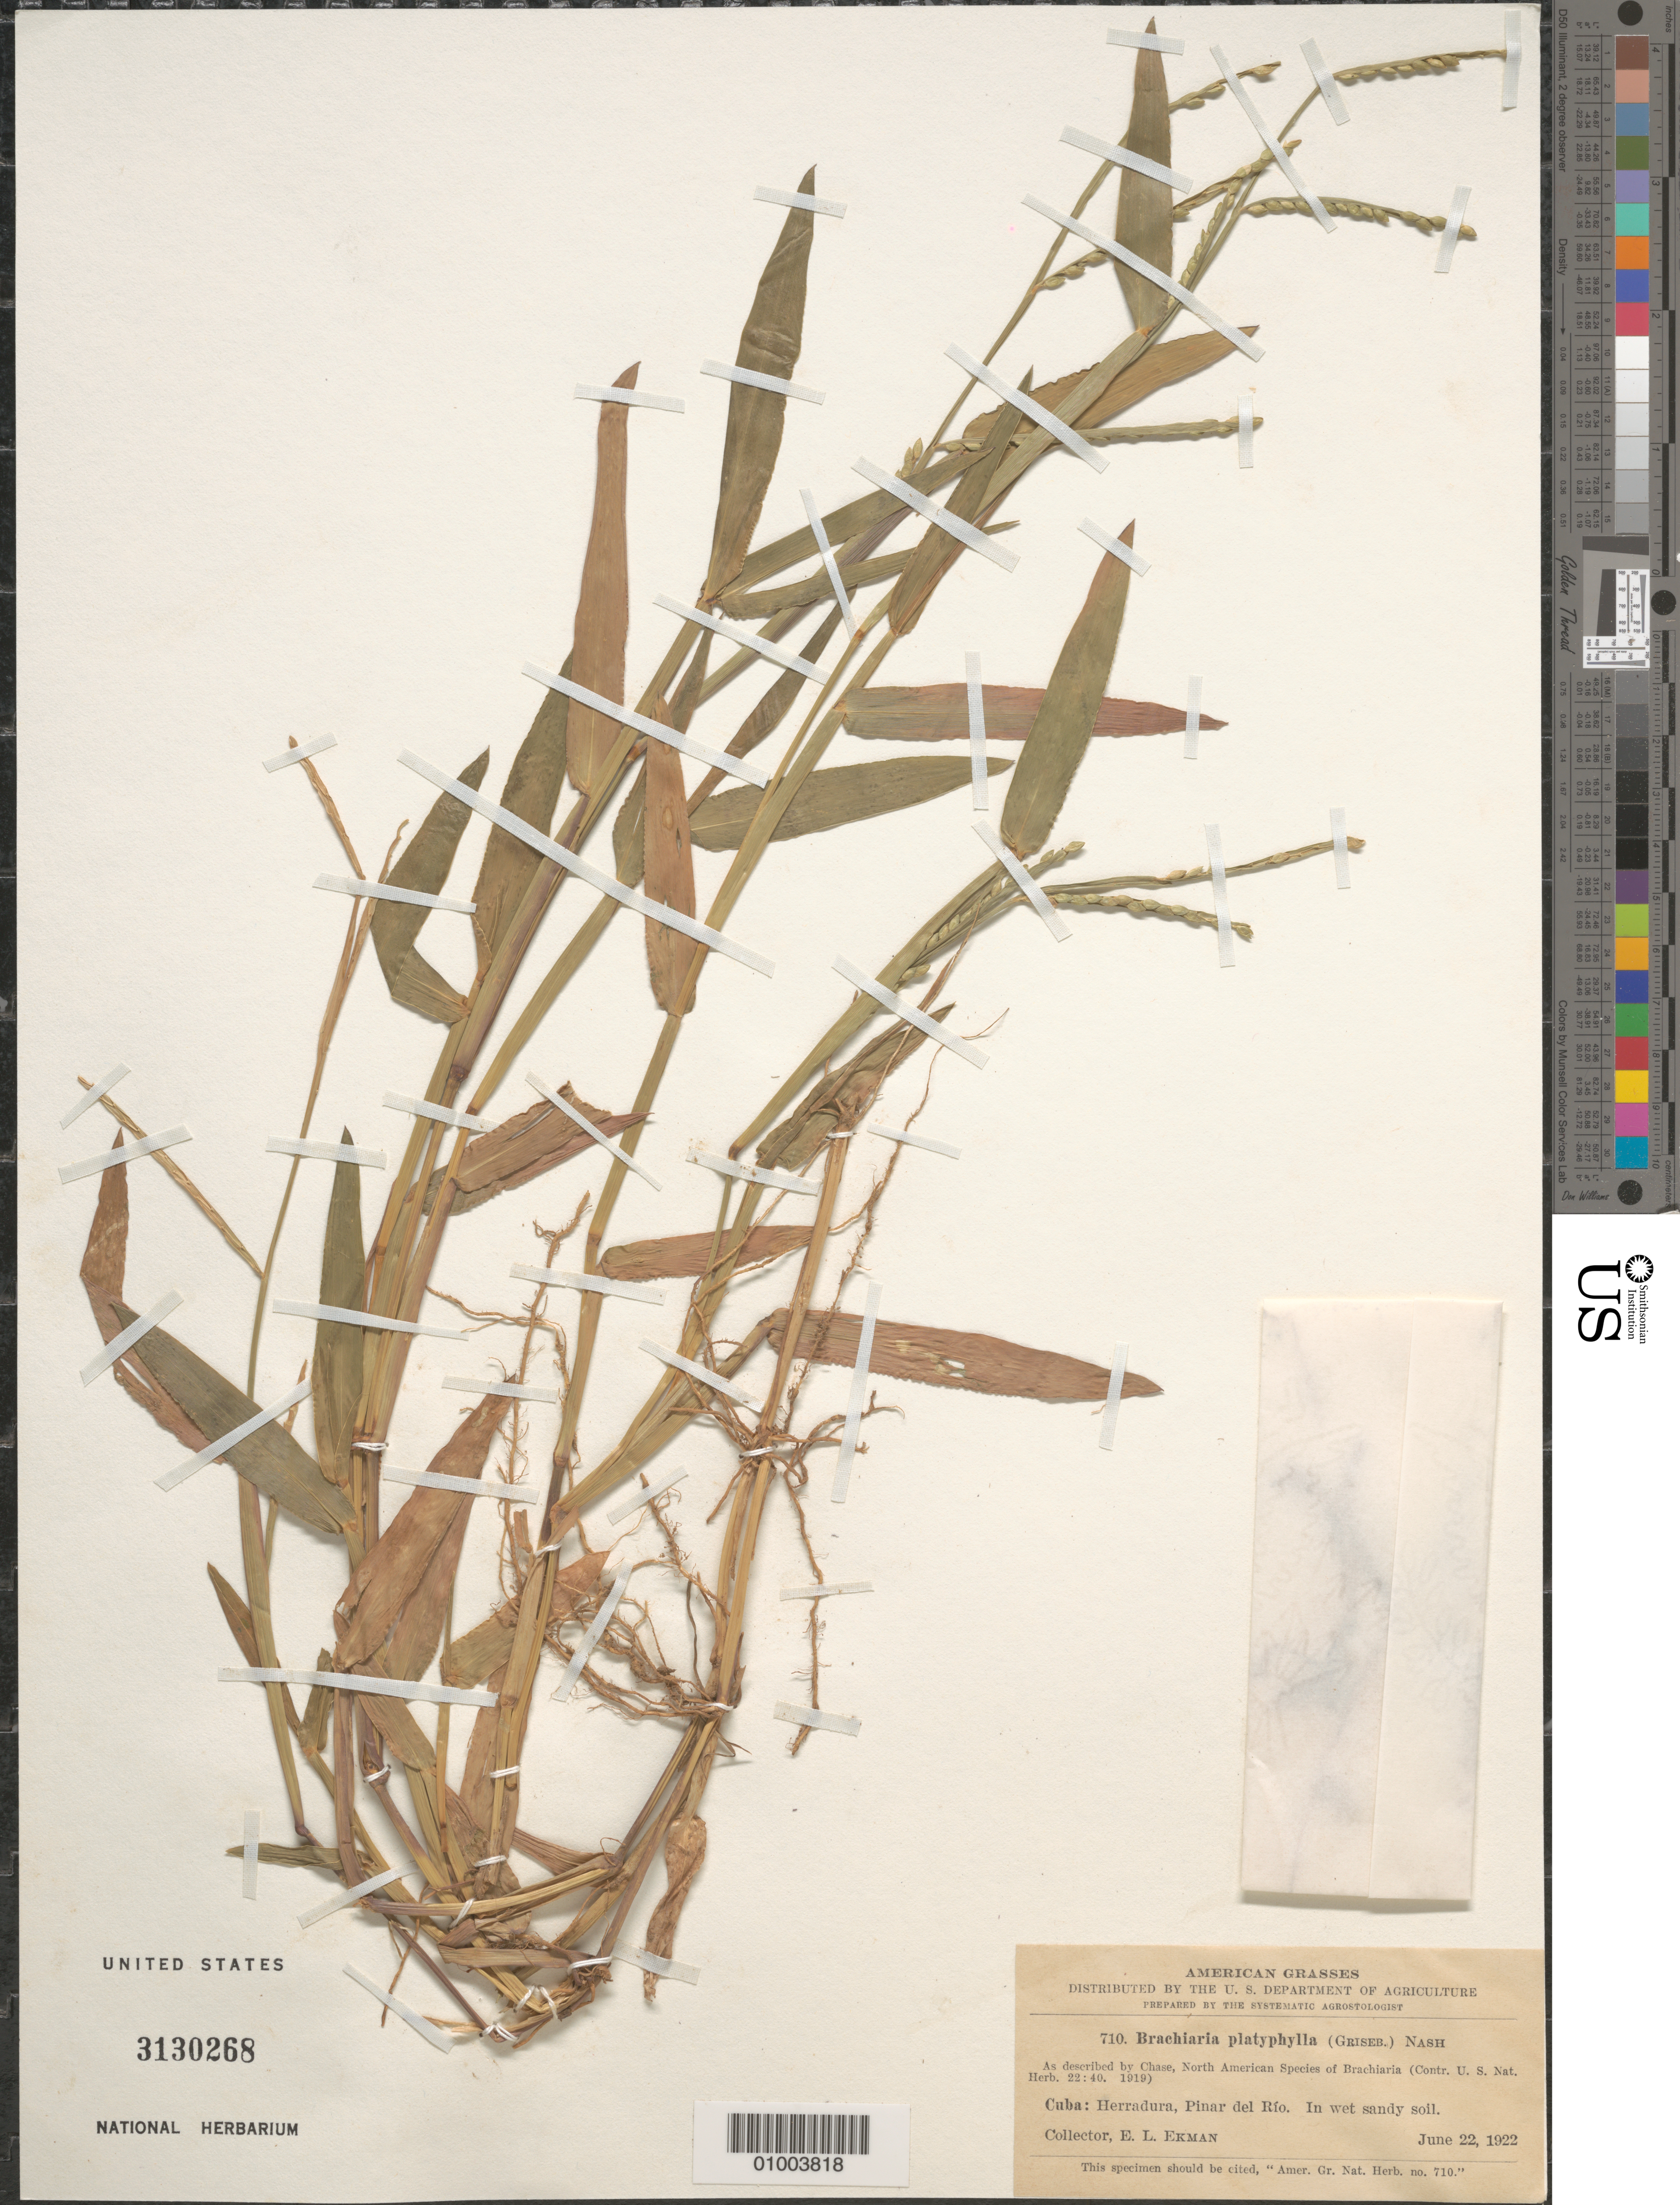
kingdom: Plantae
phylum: Tracheophyta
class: Liliopsida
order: Poales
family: Poaceae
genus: Urochloa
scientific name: Urochloa platyphylla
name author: (Munro ex C. Wright) R.D. Webster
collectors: E. L. Ekman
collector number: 710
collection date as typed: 22 Jun 1922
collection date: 1922-06-22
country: Cuba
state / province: Pinar del Rio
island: Cuba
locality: In wet sandy soil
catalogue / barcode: US 3130268